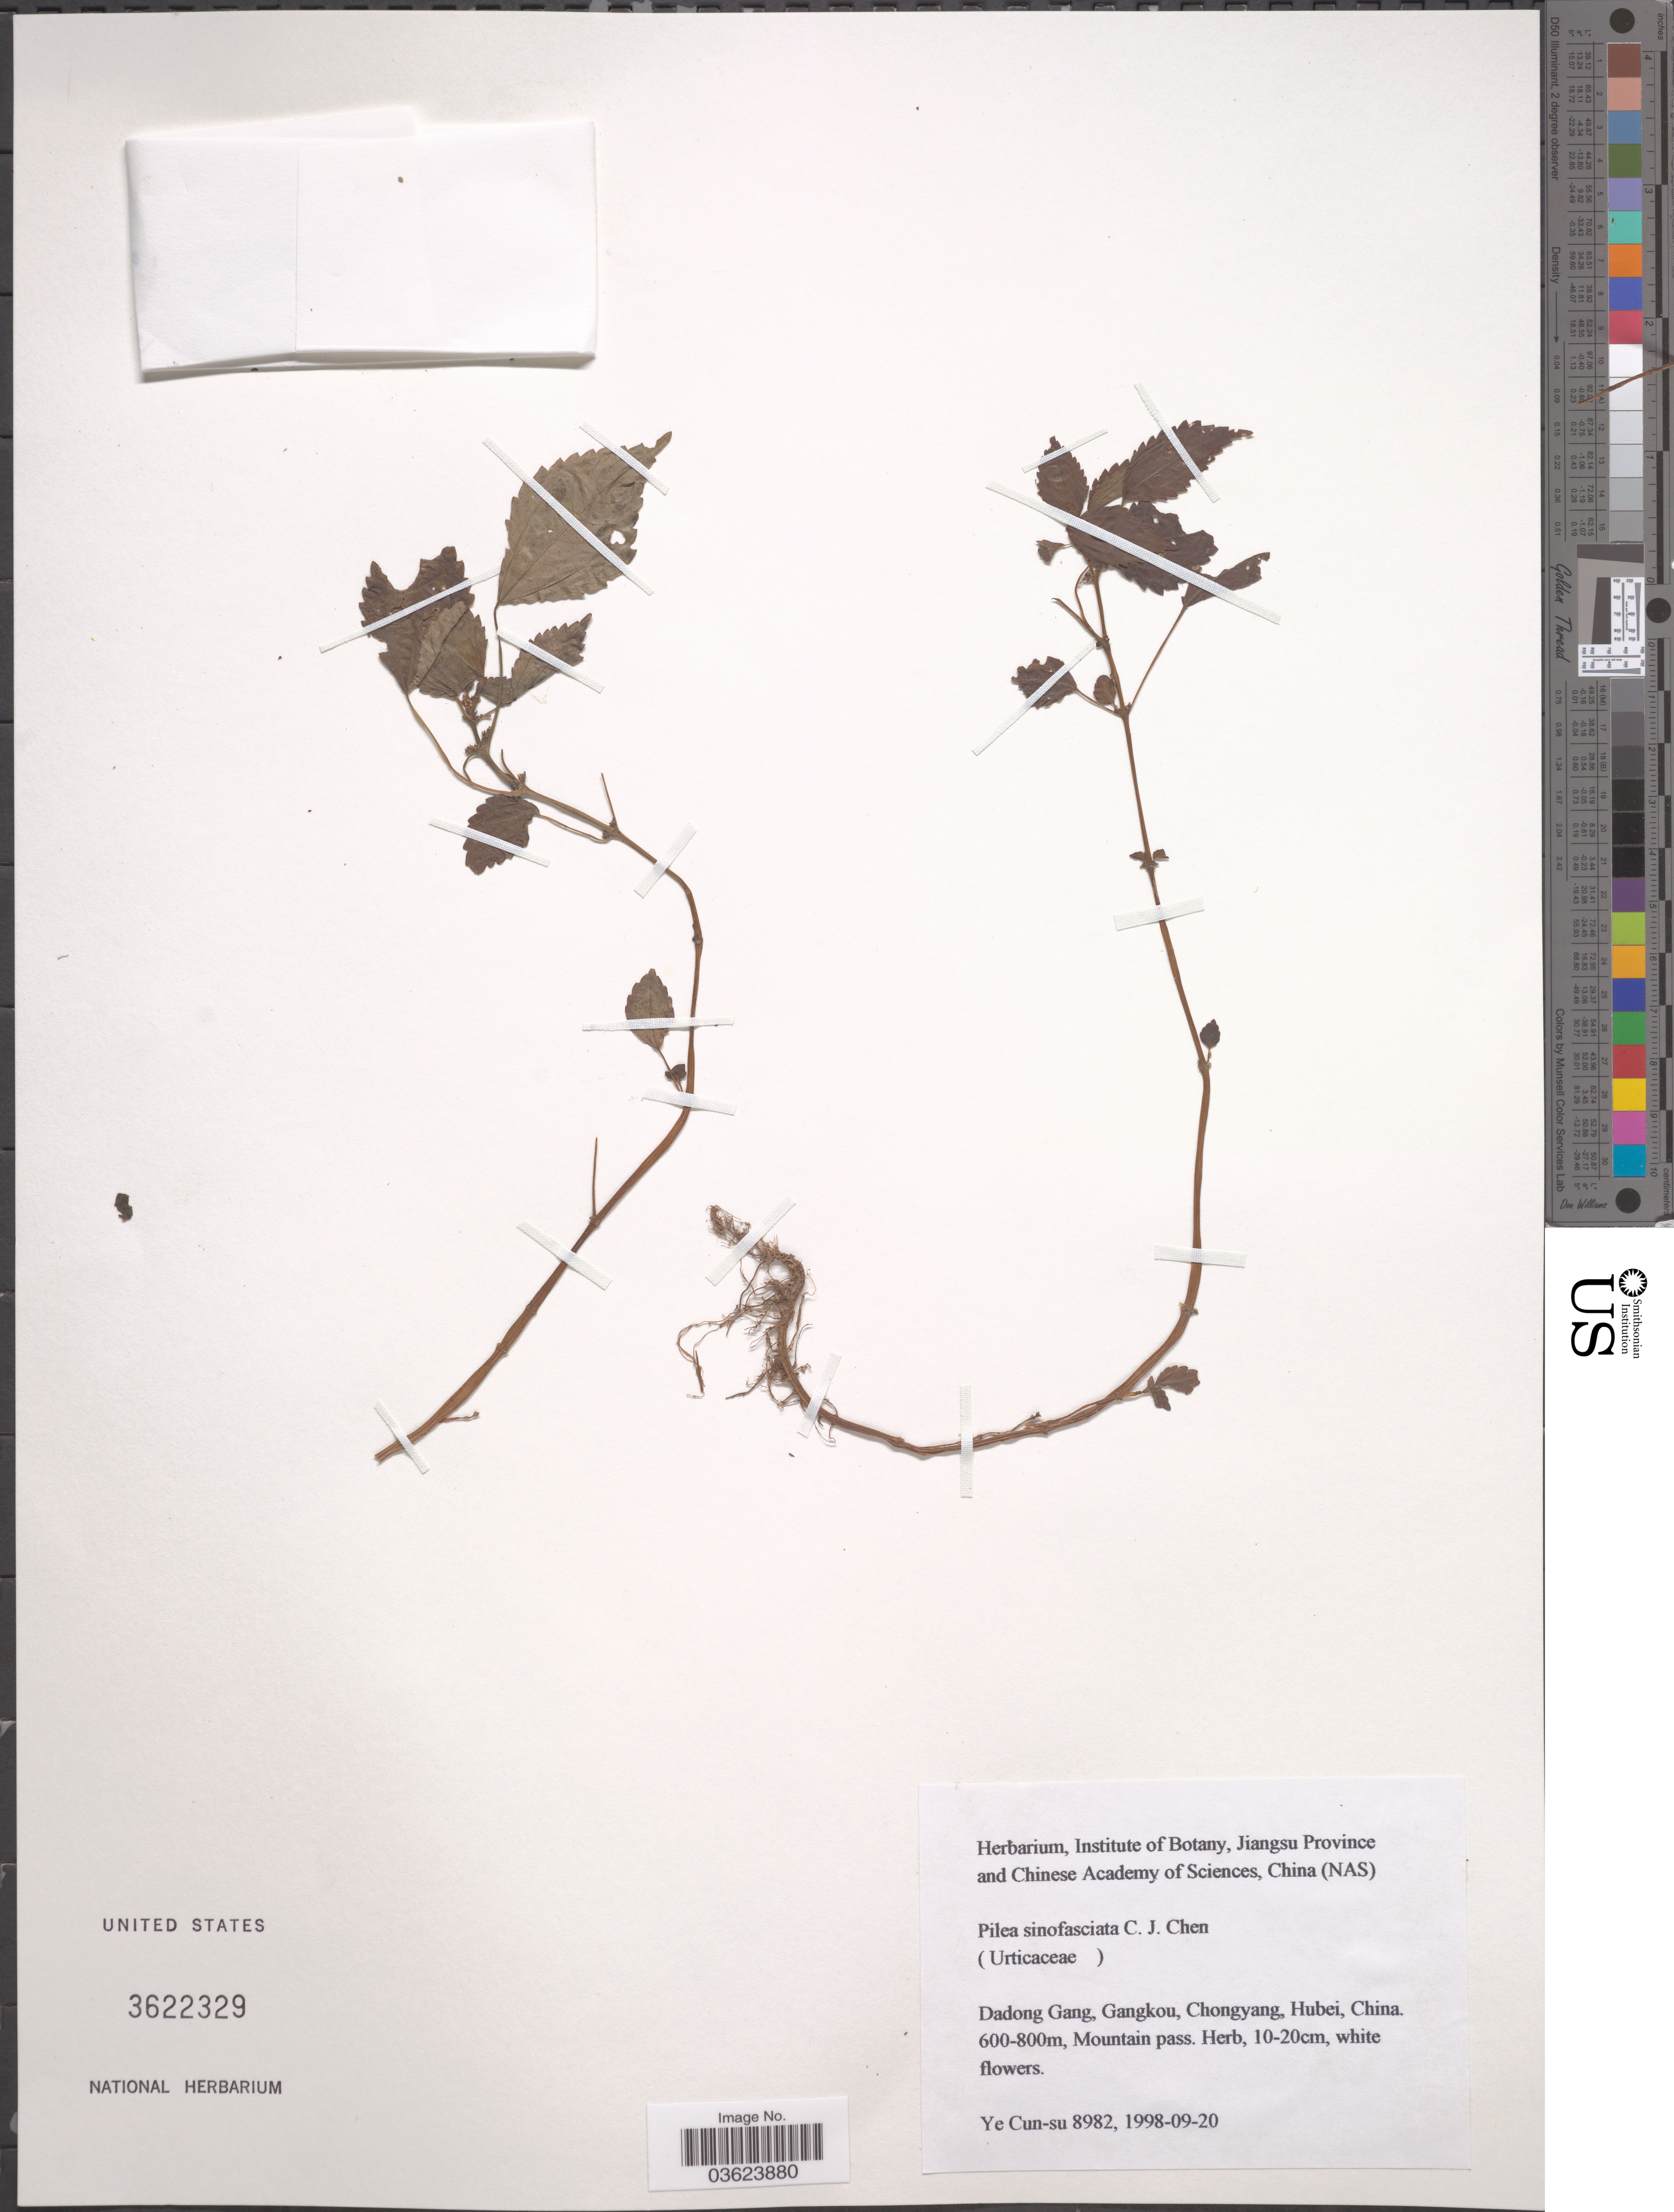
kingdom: Plantae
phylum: Tracheophyta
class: Magnoliopsida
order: Rosales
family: Urticaceae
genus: Pilea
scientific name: Pilea sinofasciata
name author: C.J. Chen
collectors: Ye Cun-su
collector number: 8982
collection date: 1998-09-20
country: China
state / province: Hubei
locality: Dadong Gang, Gangkou, Chongyang.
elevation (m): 600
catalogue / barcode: US 3622329